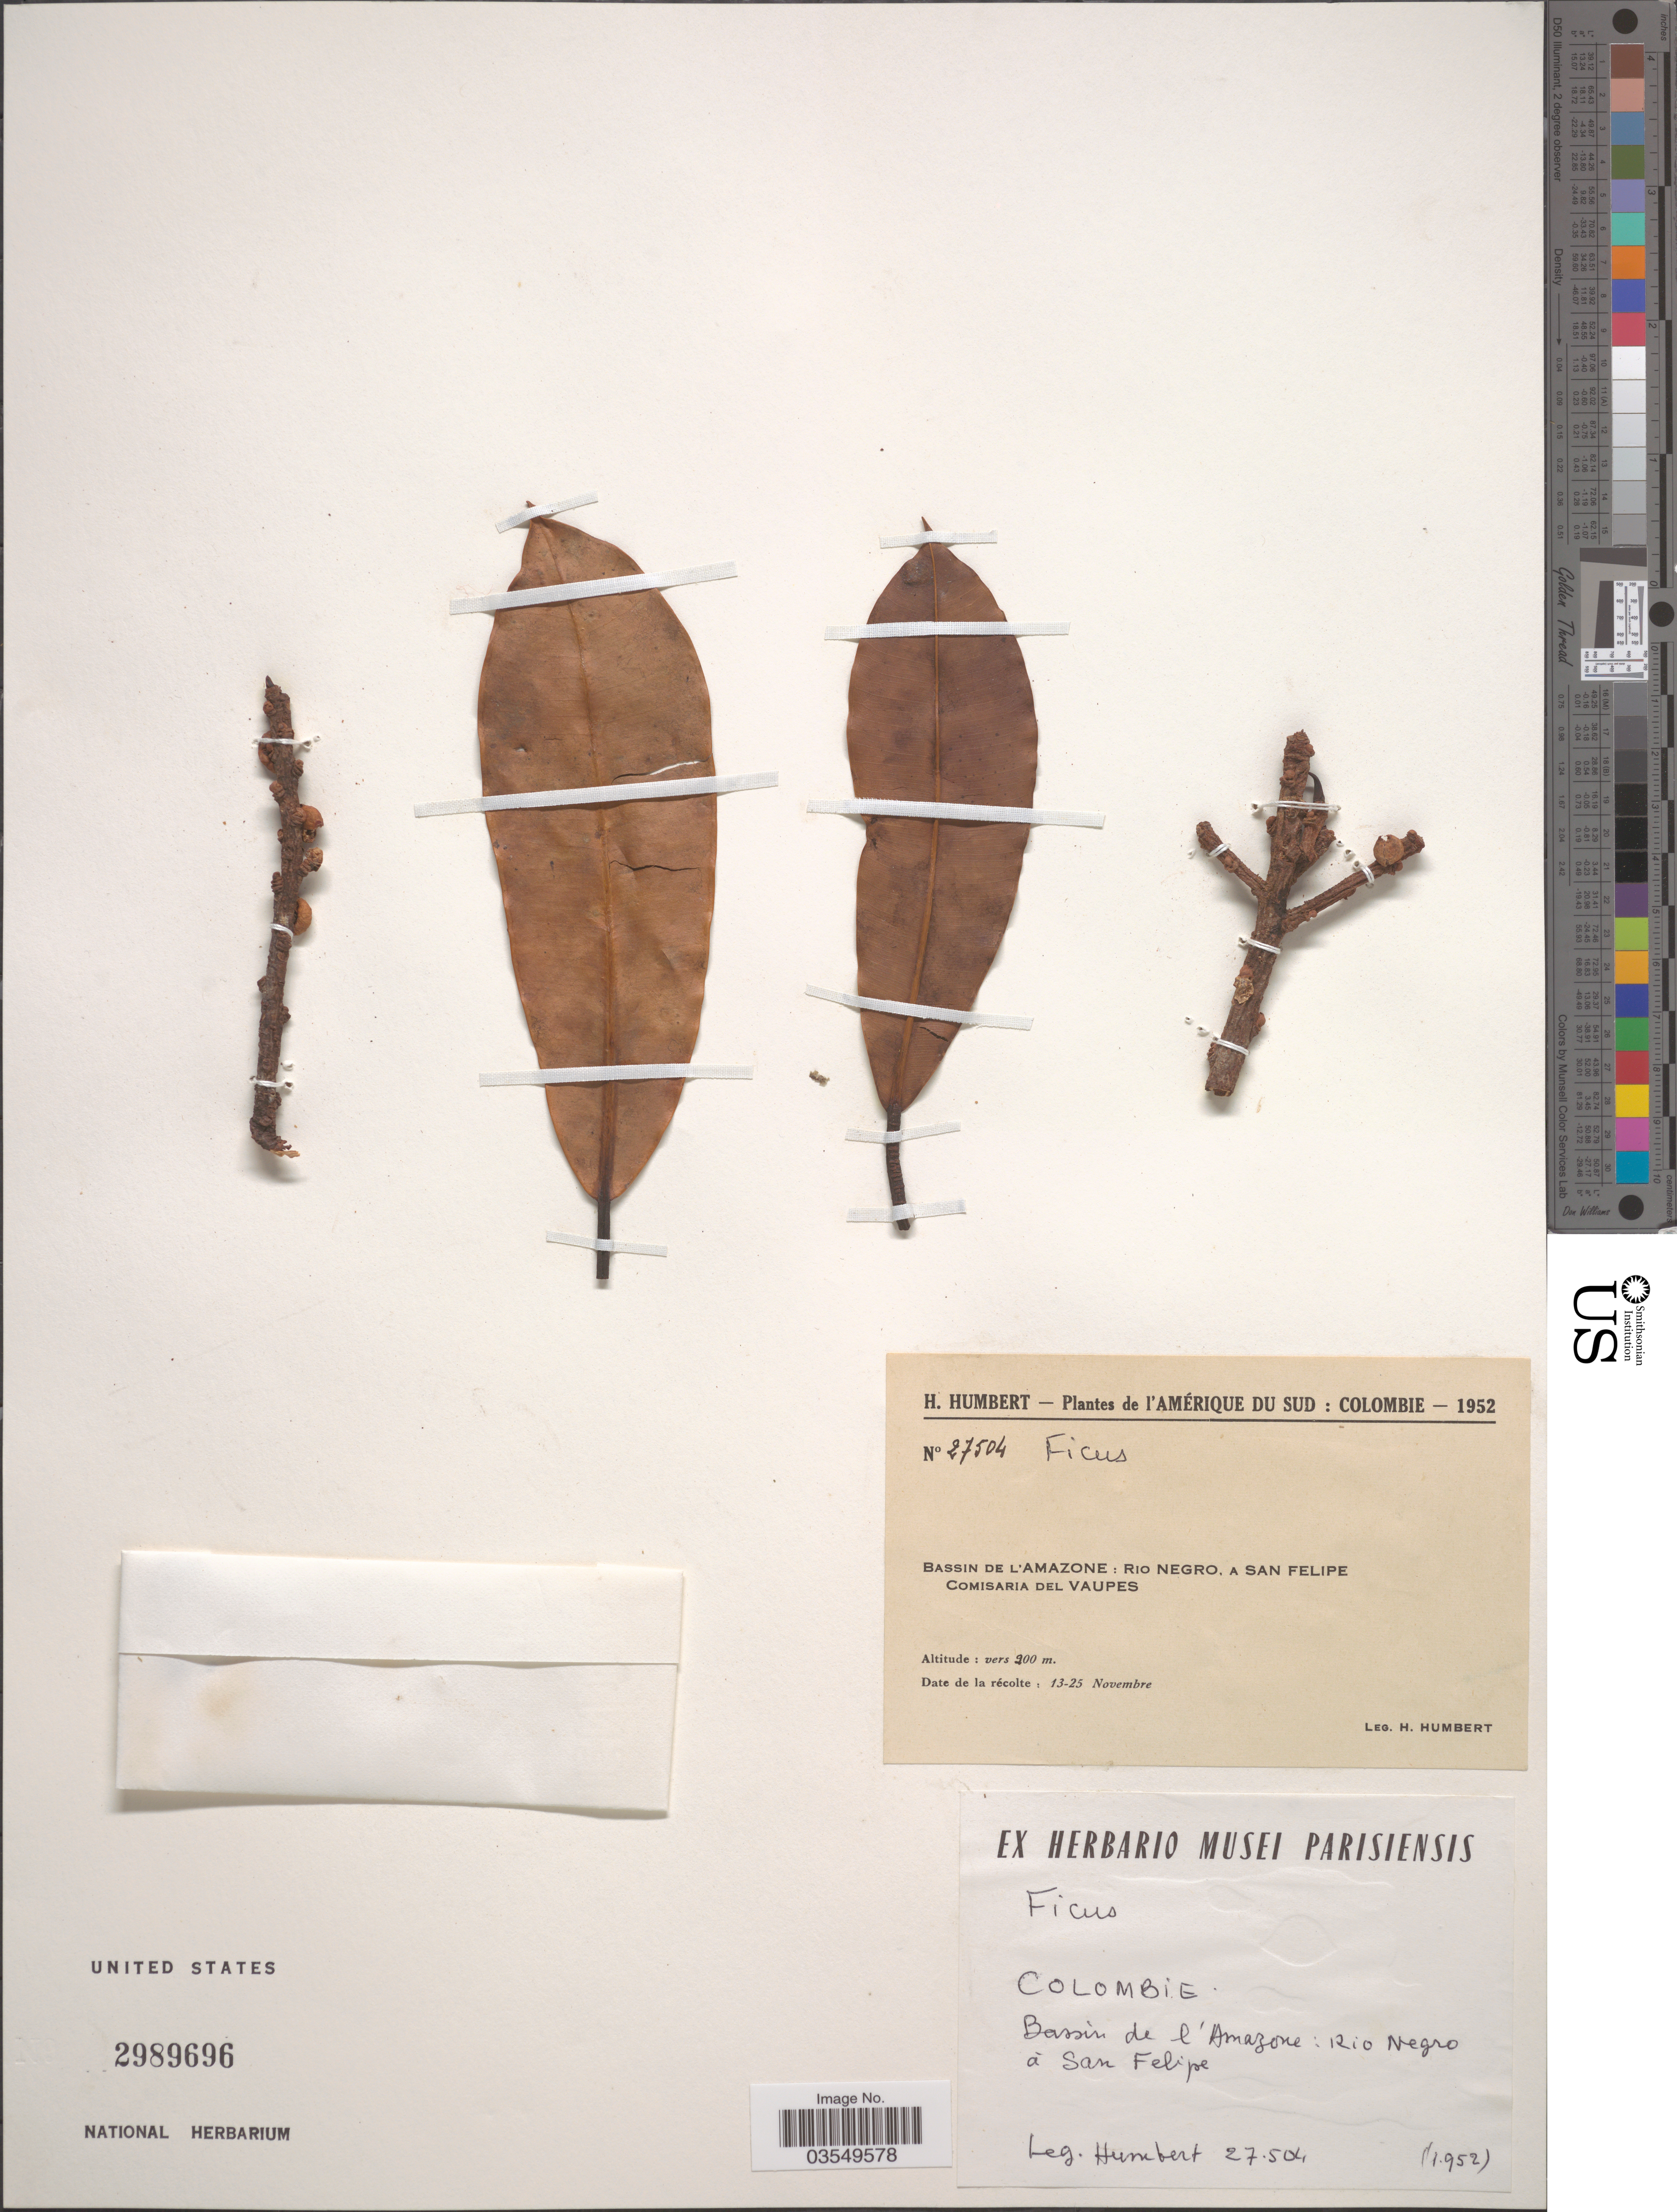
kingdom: Plantae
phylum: Tracheophyta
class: Magnoliopsida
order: Rosales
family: Moraceae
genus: Ficus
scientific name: Ficus sphenophylla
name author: Standl.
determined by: Mitidieri, Nicole, (WIS), University of Wisconsin - Madison (UNITED STATES)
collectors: H. Humbert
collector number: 27504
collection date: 1952-11-13/1952-11-25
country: Colombia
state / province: Vaupés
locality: Bassin de l'Amazone: Rio Negro, a San Felipe. Comisaria del Vaupes.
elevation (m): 200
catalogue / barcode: US 2989696